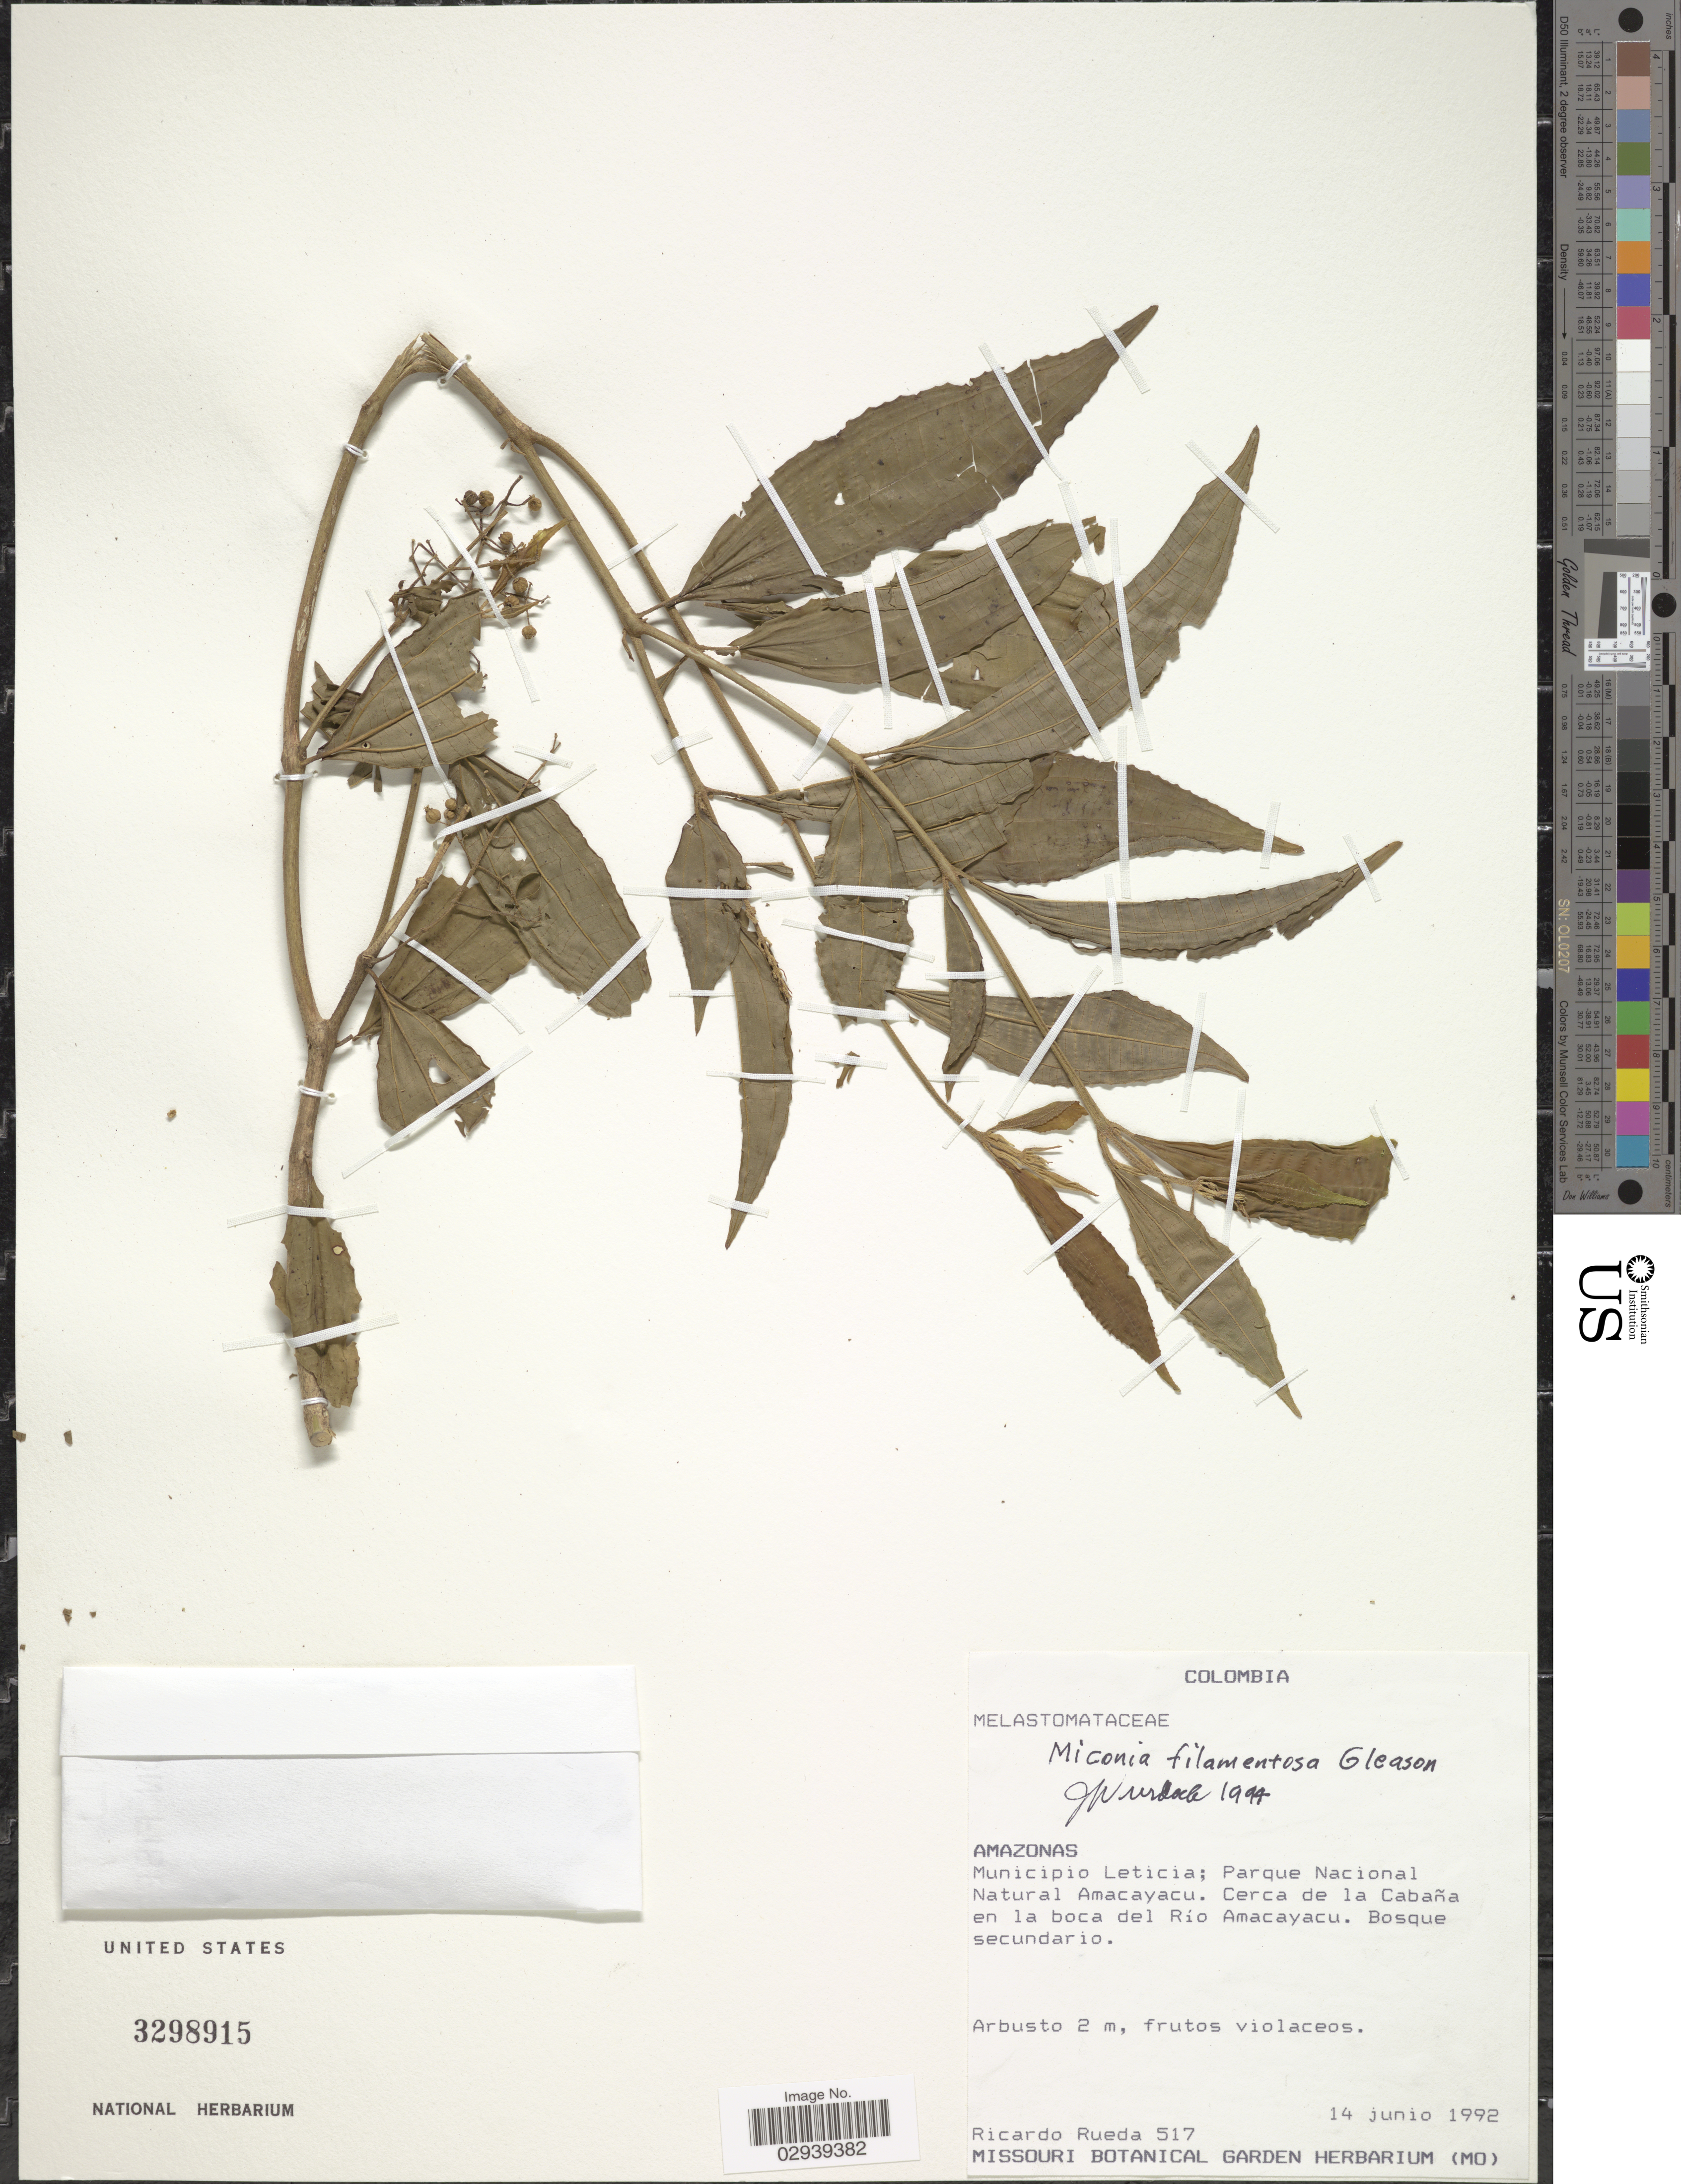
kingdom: Plantae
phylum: Tracheophyta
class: Magnoliopsida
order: Myrtales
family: Melastomataceae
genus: Miconia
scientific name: Miconia filamentosa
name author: Gleason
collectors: R. Rueda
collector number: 517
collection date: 1992-06-14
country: Colombia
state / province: Amazônas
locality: Municipio Leticia; Parque Nacional Natural Amacayacu. Cerca de la Cabaña en la boca del Río Amacayacu.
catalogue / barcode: US 3298915